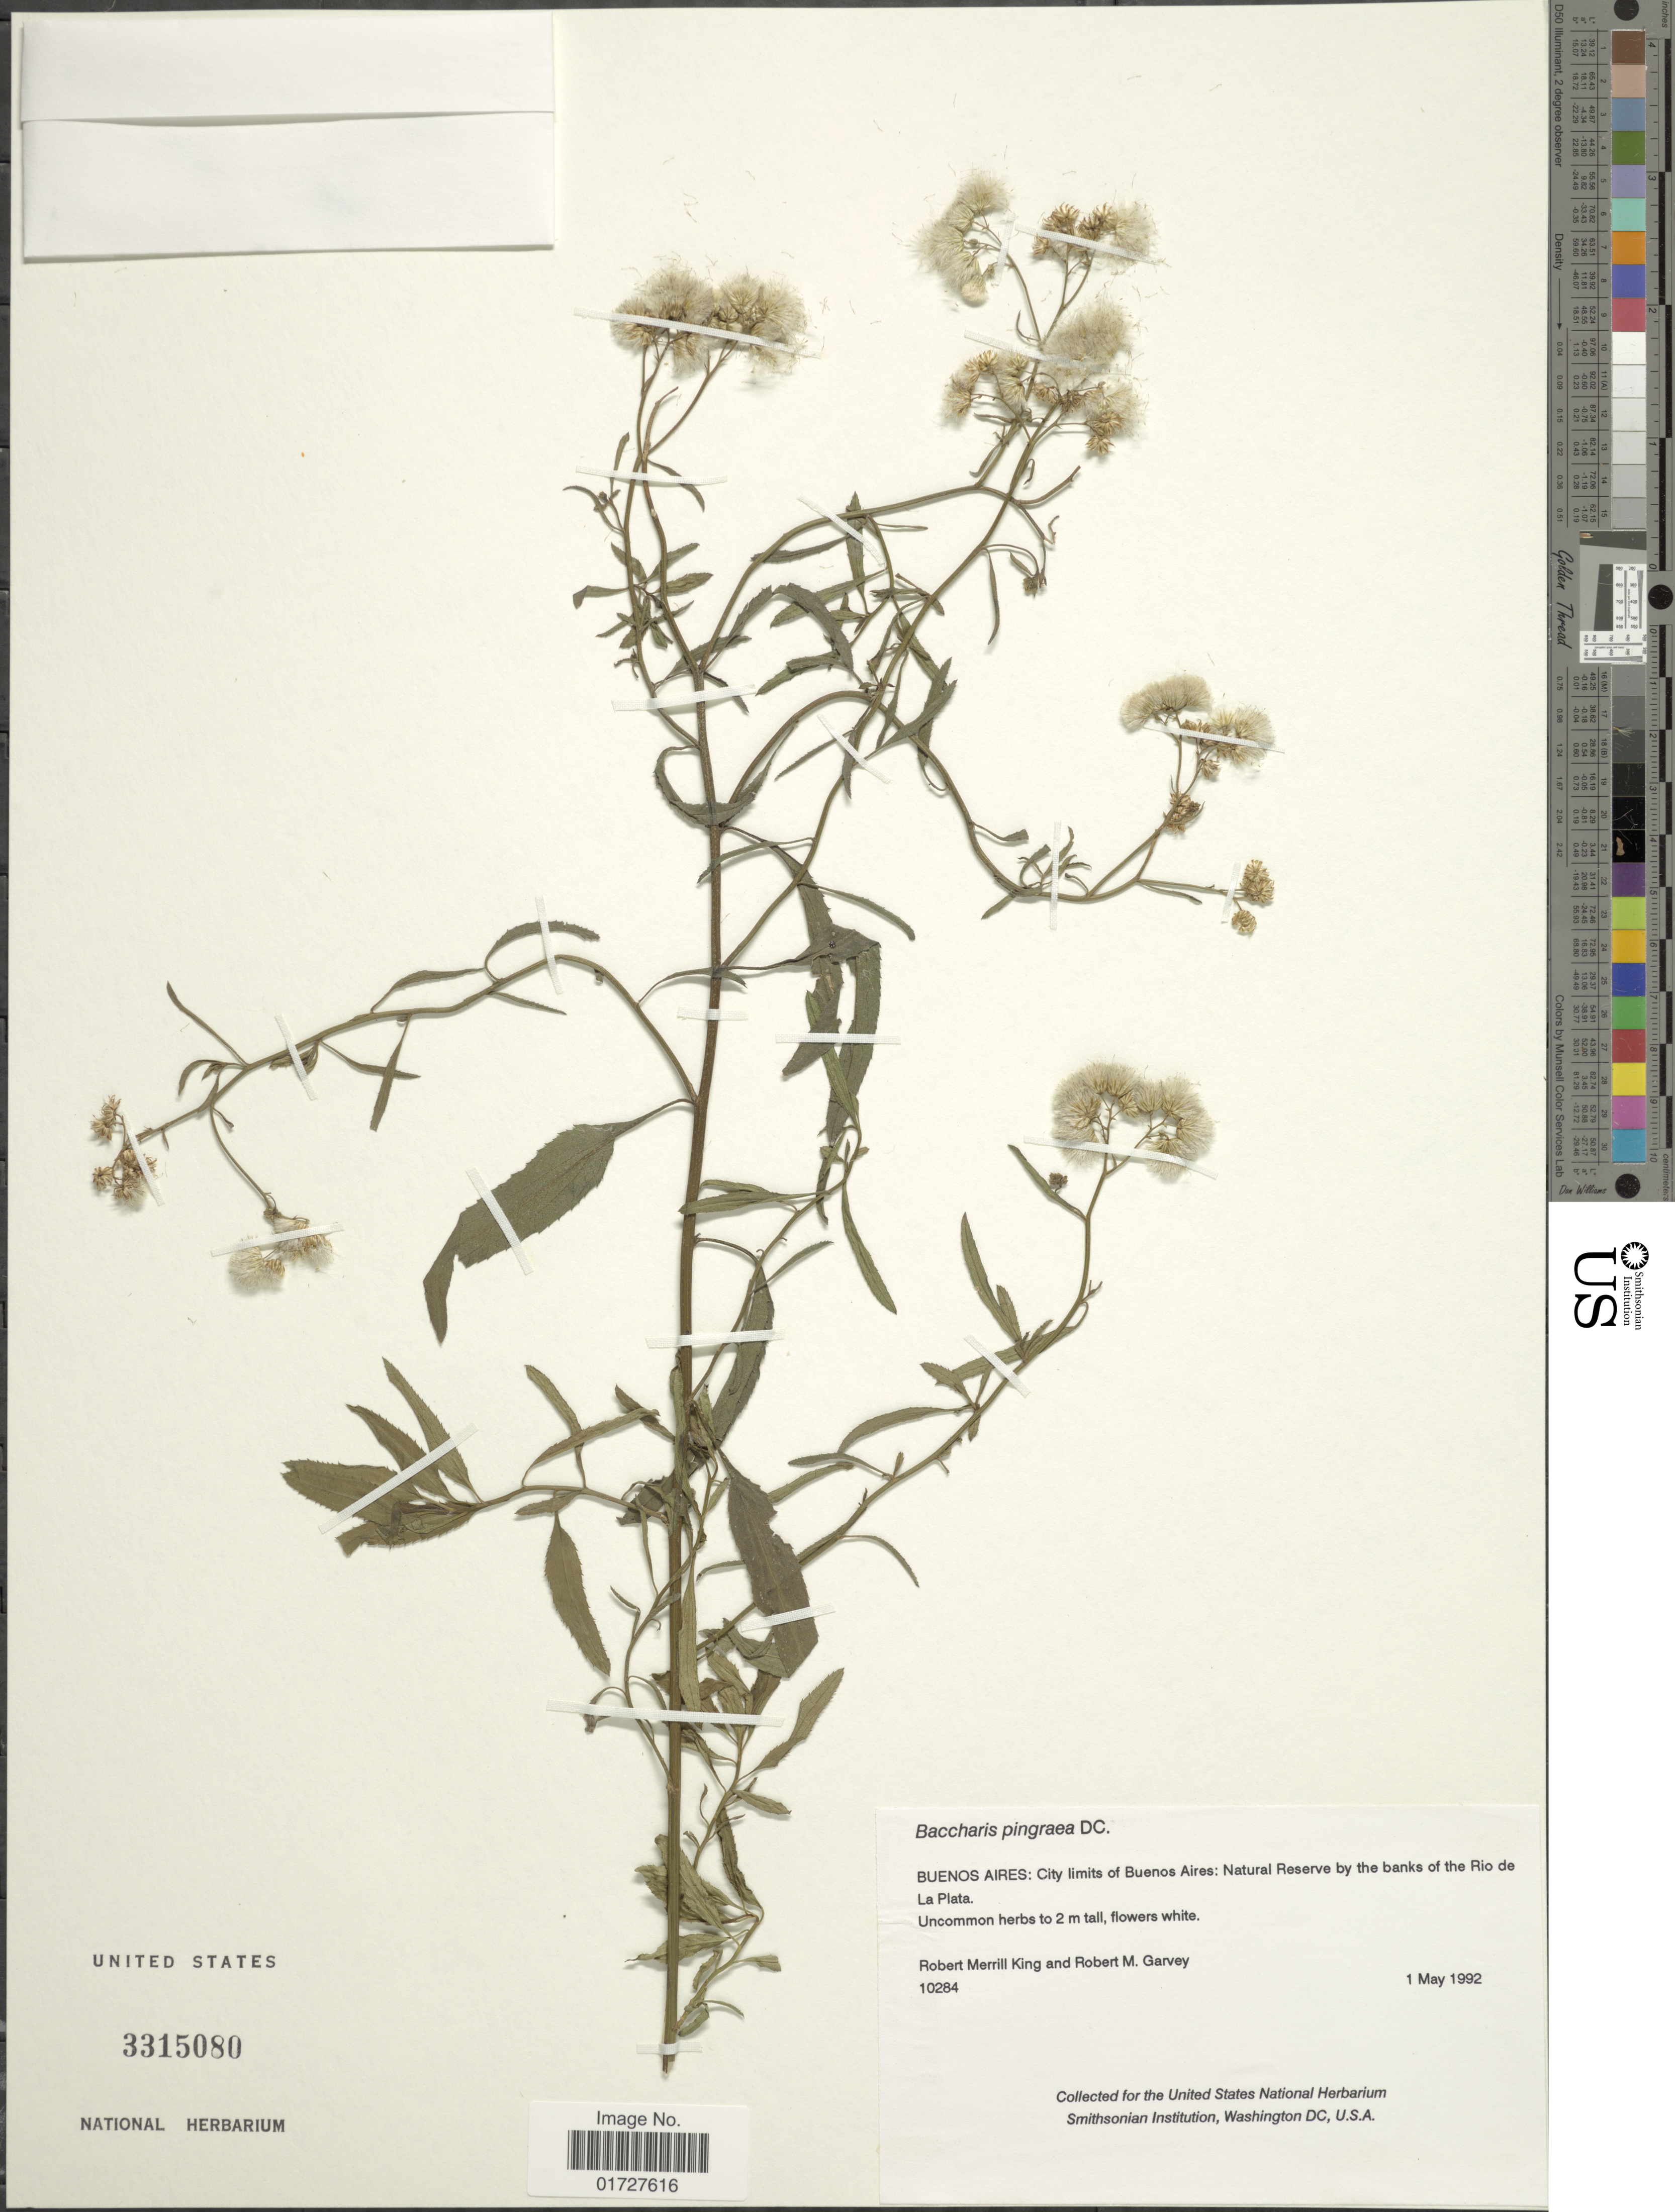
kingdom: Plantae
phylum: Tracheophyta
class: Magnoliopsida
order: Asterales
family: Asteraceae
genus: Baccharis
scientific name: Baccharis pingraea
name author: DC.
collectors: R. M. King & R. Garvey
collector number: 10284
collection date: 1992-05-01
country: Argentina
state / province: Buenos Aires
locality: City limits of Buenos Aires, Natural Reserve by the banks of the Rio de La Plata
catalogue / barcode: US 3315080